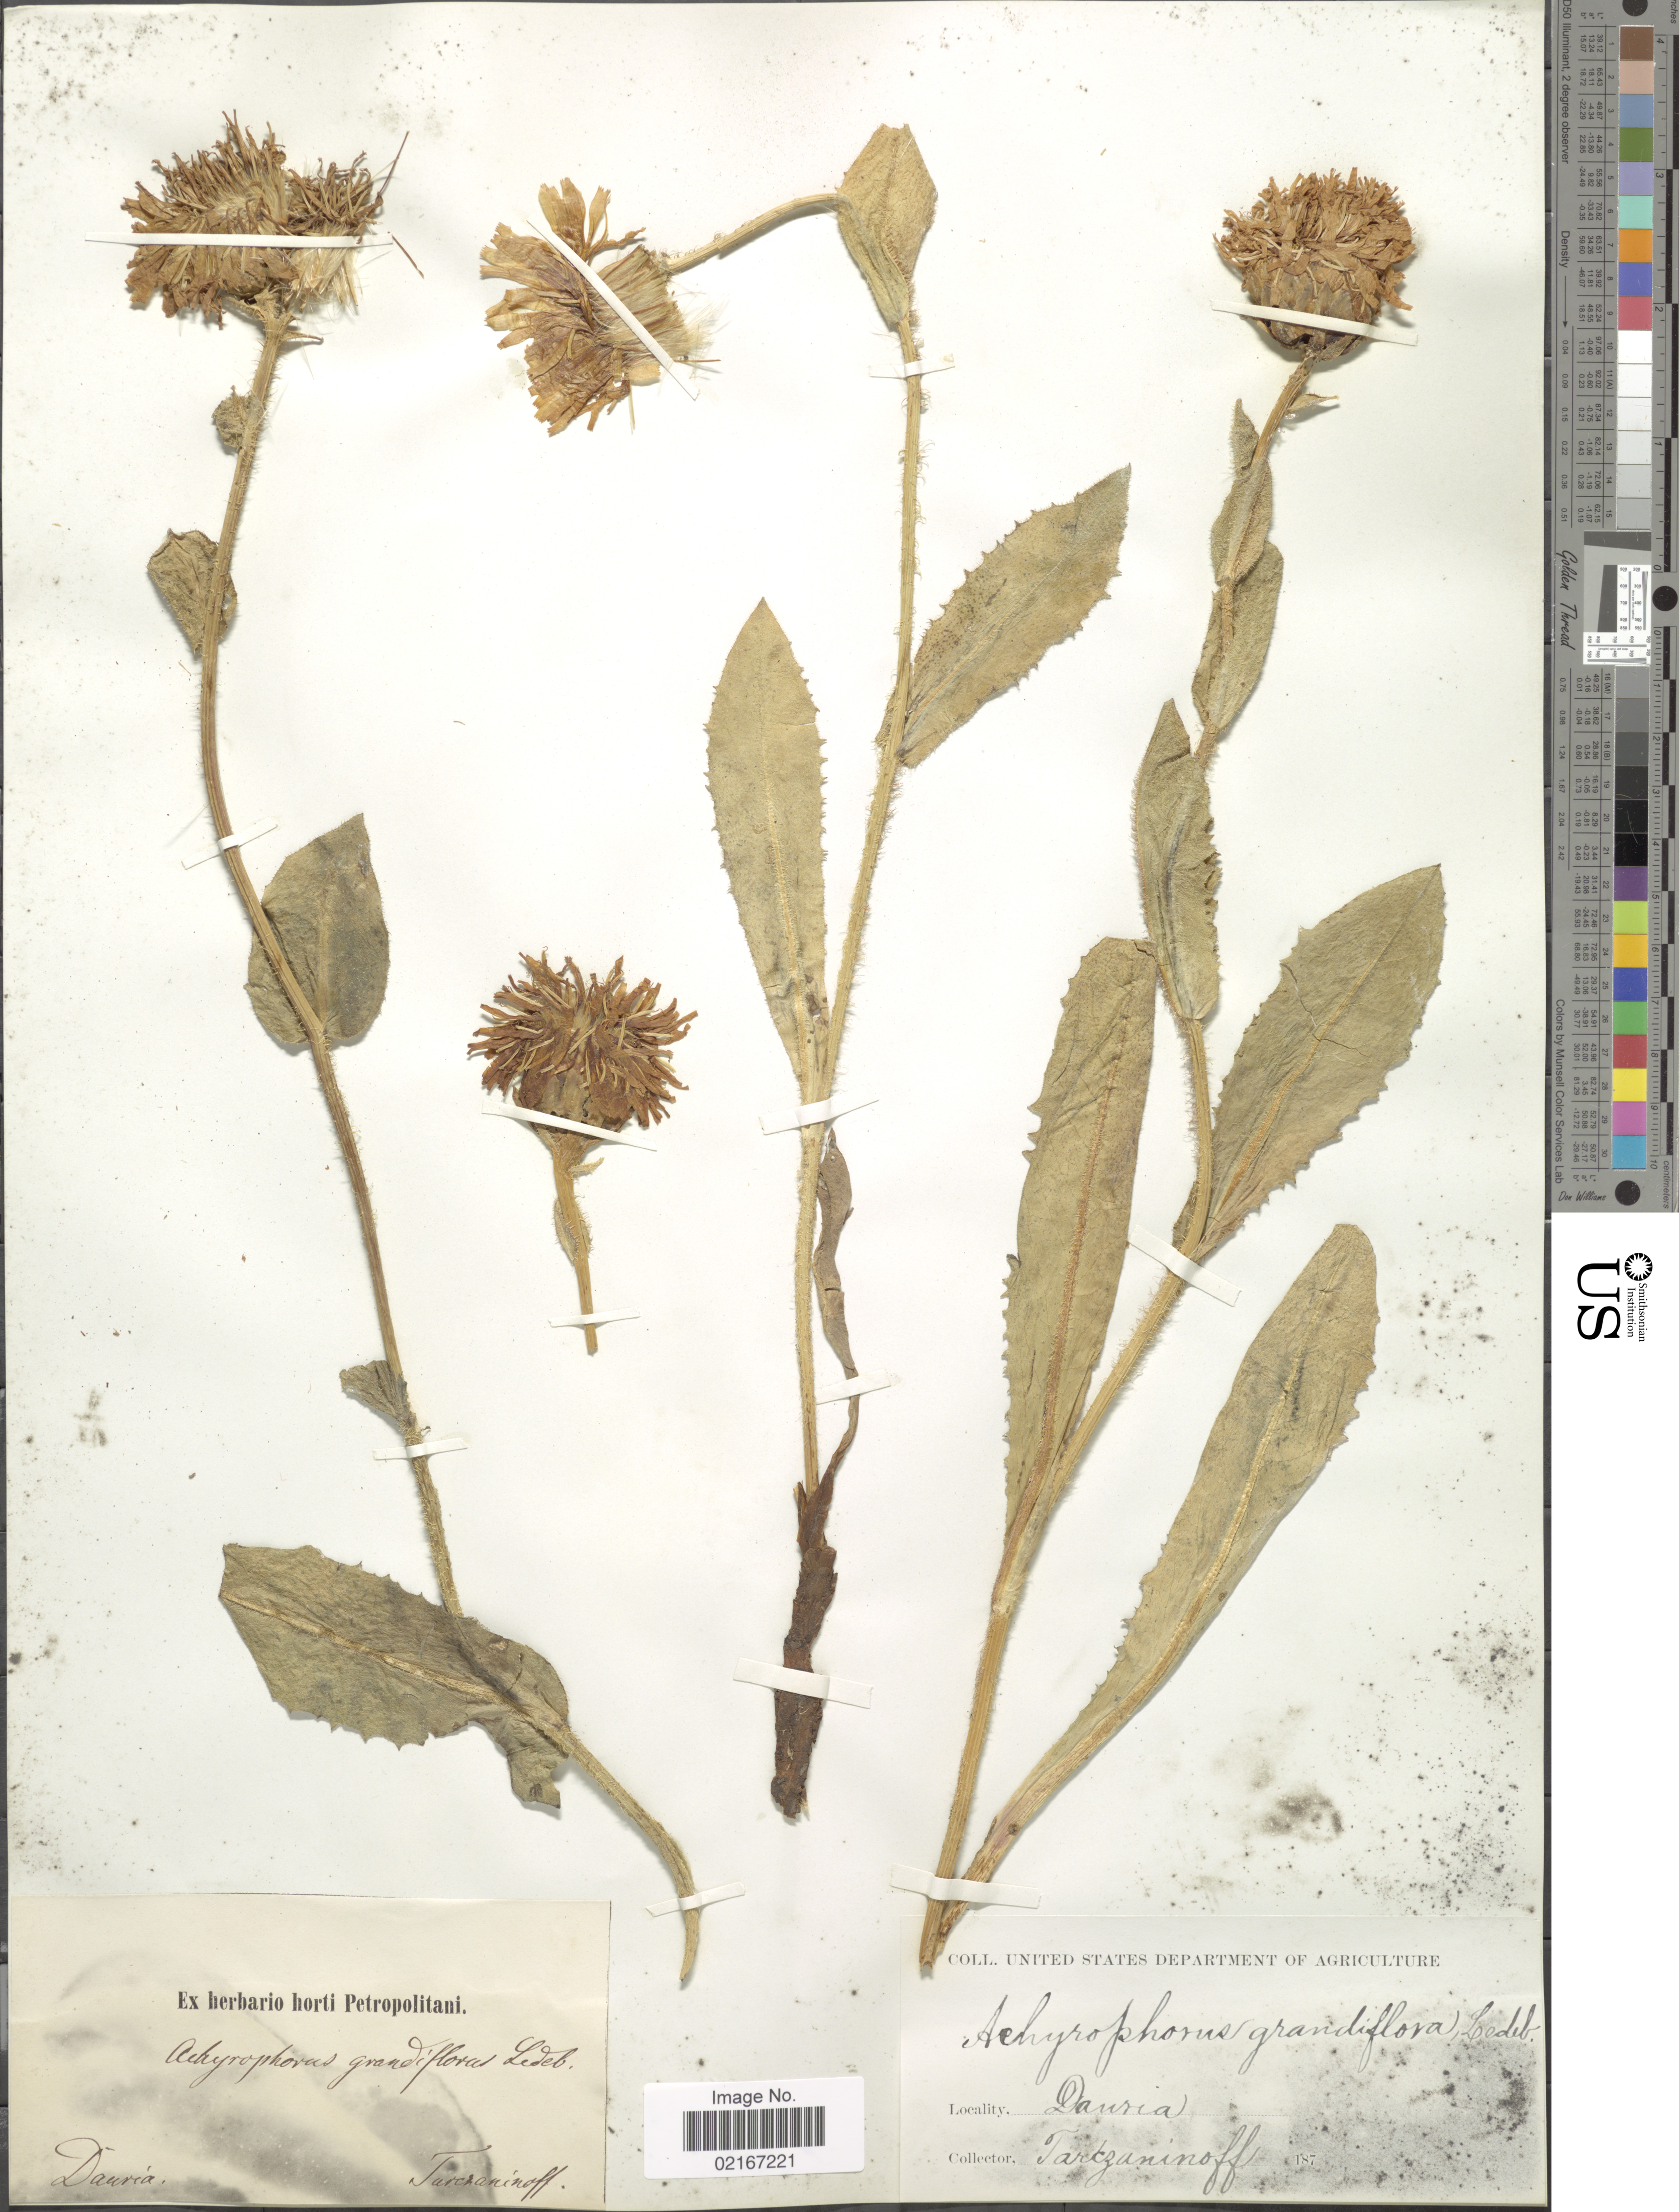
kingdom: Plantae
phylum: Tracheophyta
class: Magnoliopsida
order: Asterales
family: Asteraceae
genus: Hypochaeris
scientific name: Hypochaeris ciliata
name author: (Thunb.) Makino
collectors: N. Turczaninow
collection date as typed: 187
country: Russian Federation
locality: Dauria